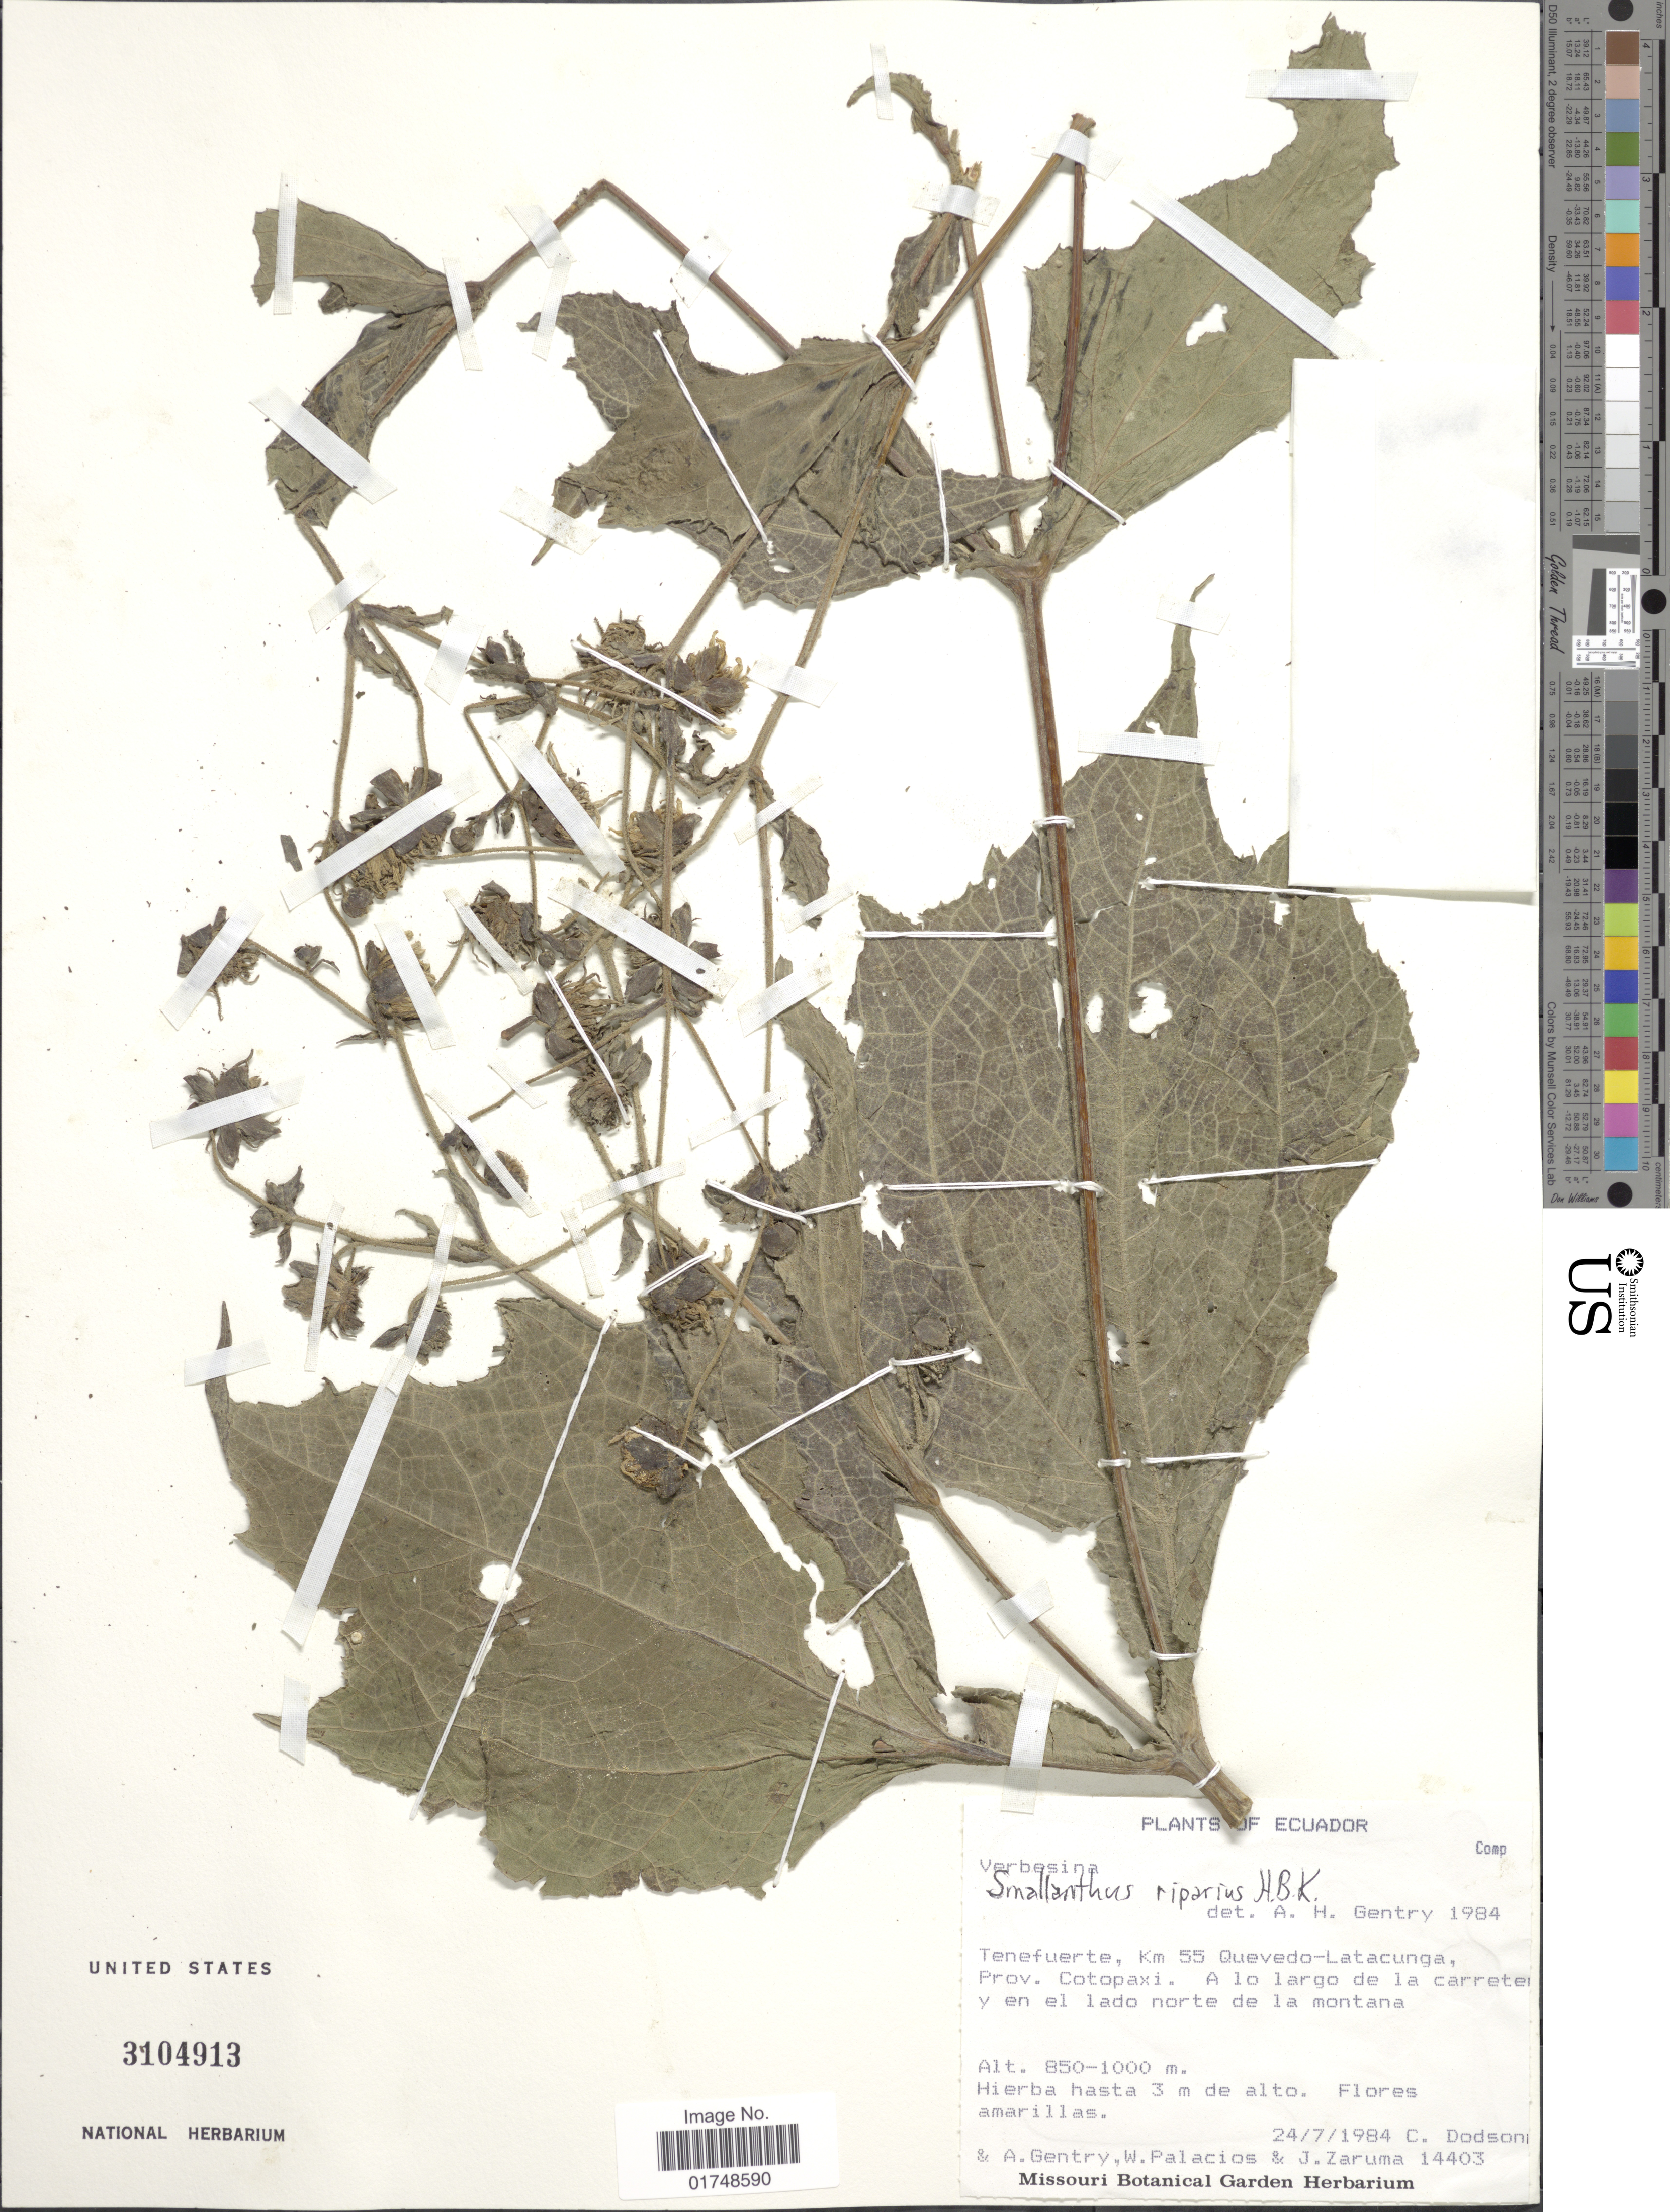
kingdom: Plantae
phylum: Tracheophyta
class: Magnoliopsida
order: Asterales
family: Asteraceae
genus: Smallanthus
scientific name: Smallanthus riparius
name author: (Kunth) H. Rob.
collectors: A. H. Gentry, W. Palacios & J. Zaruma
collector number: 14403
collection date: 1984-07-24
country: Ecuador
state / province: Cotopaxi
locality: Tenefuerte, Km 55 Quevedo-Latacunga, Prov. Cotopaxi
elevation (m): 850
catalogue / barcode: US 3104913